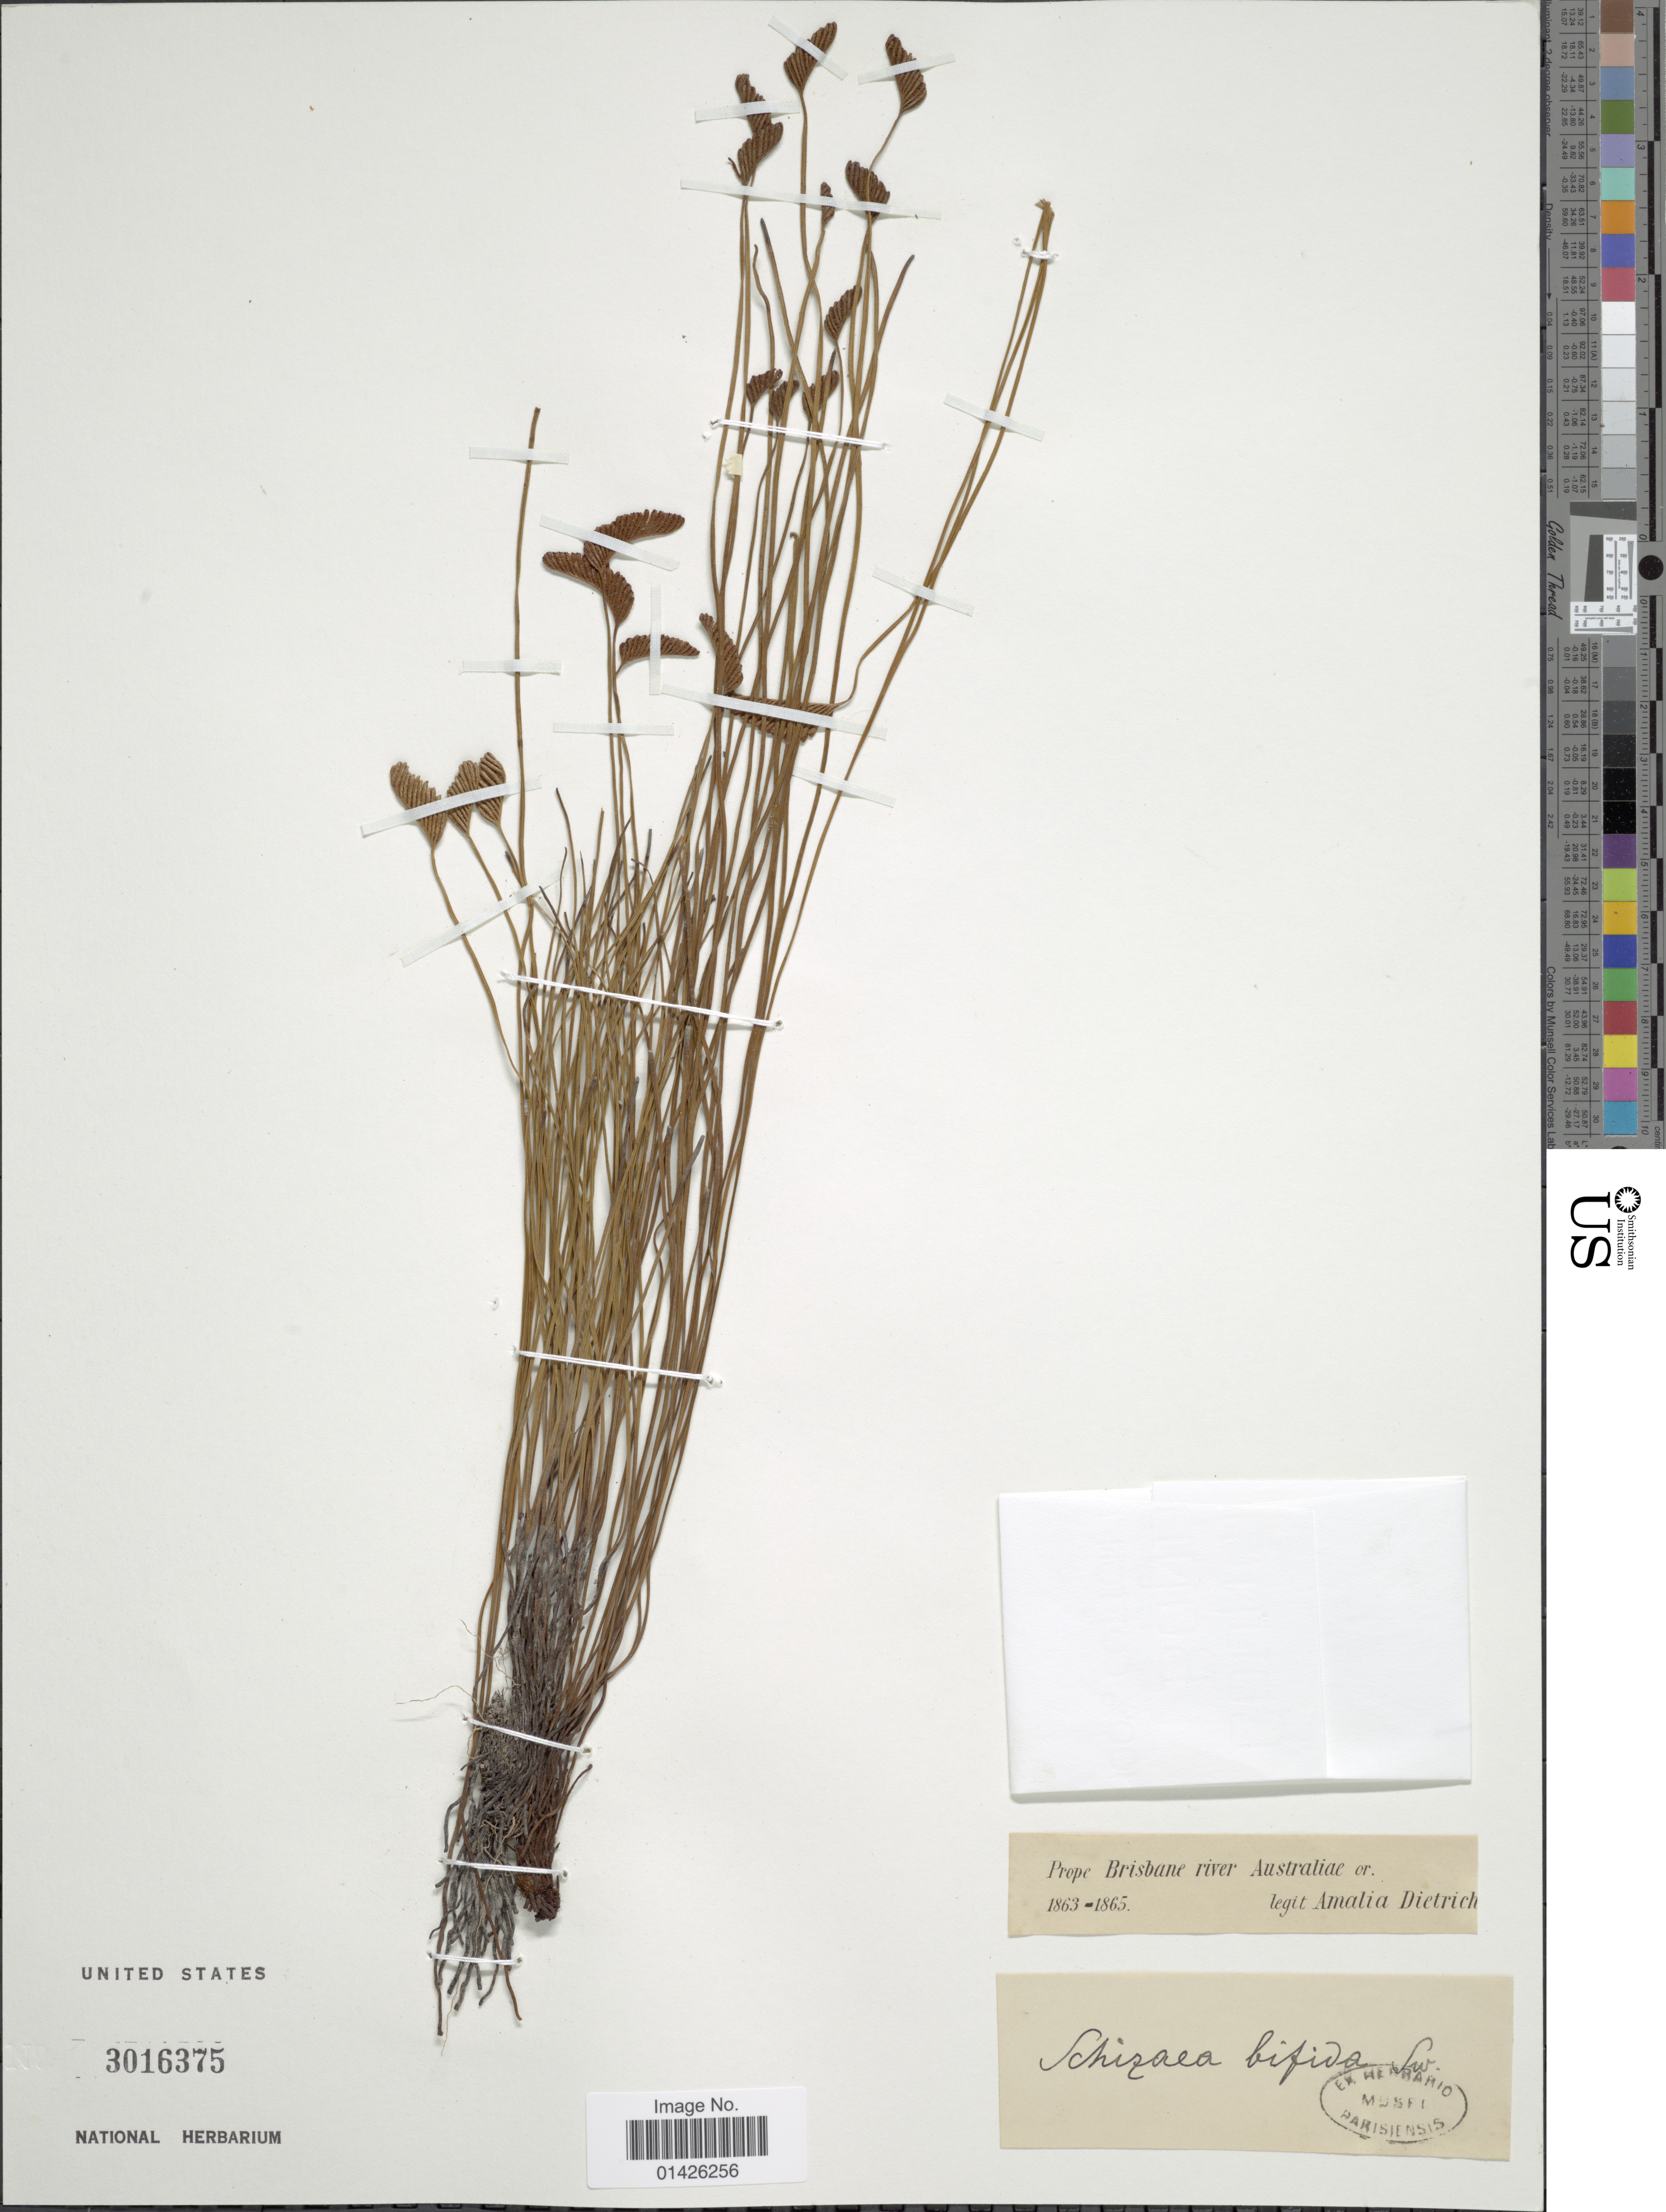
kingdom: Plantae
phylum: Tracheophyta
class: Polypodiopsida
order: Schizaeales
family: Schizaeaceae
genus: Schizaea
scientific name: Schizaea bifida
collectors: A. Dietrich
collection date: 1863/1865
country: Australia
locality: Prope Brisbane river Australiae or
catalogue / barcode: US 3016375